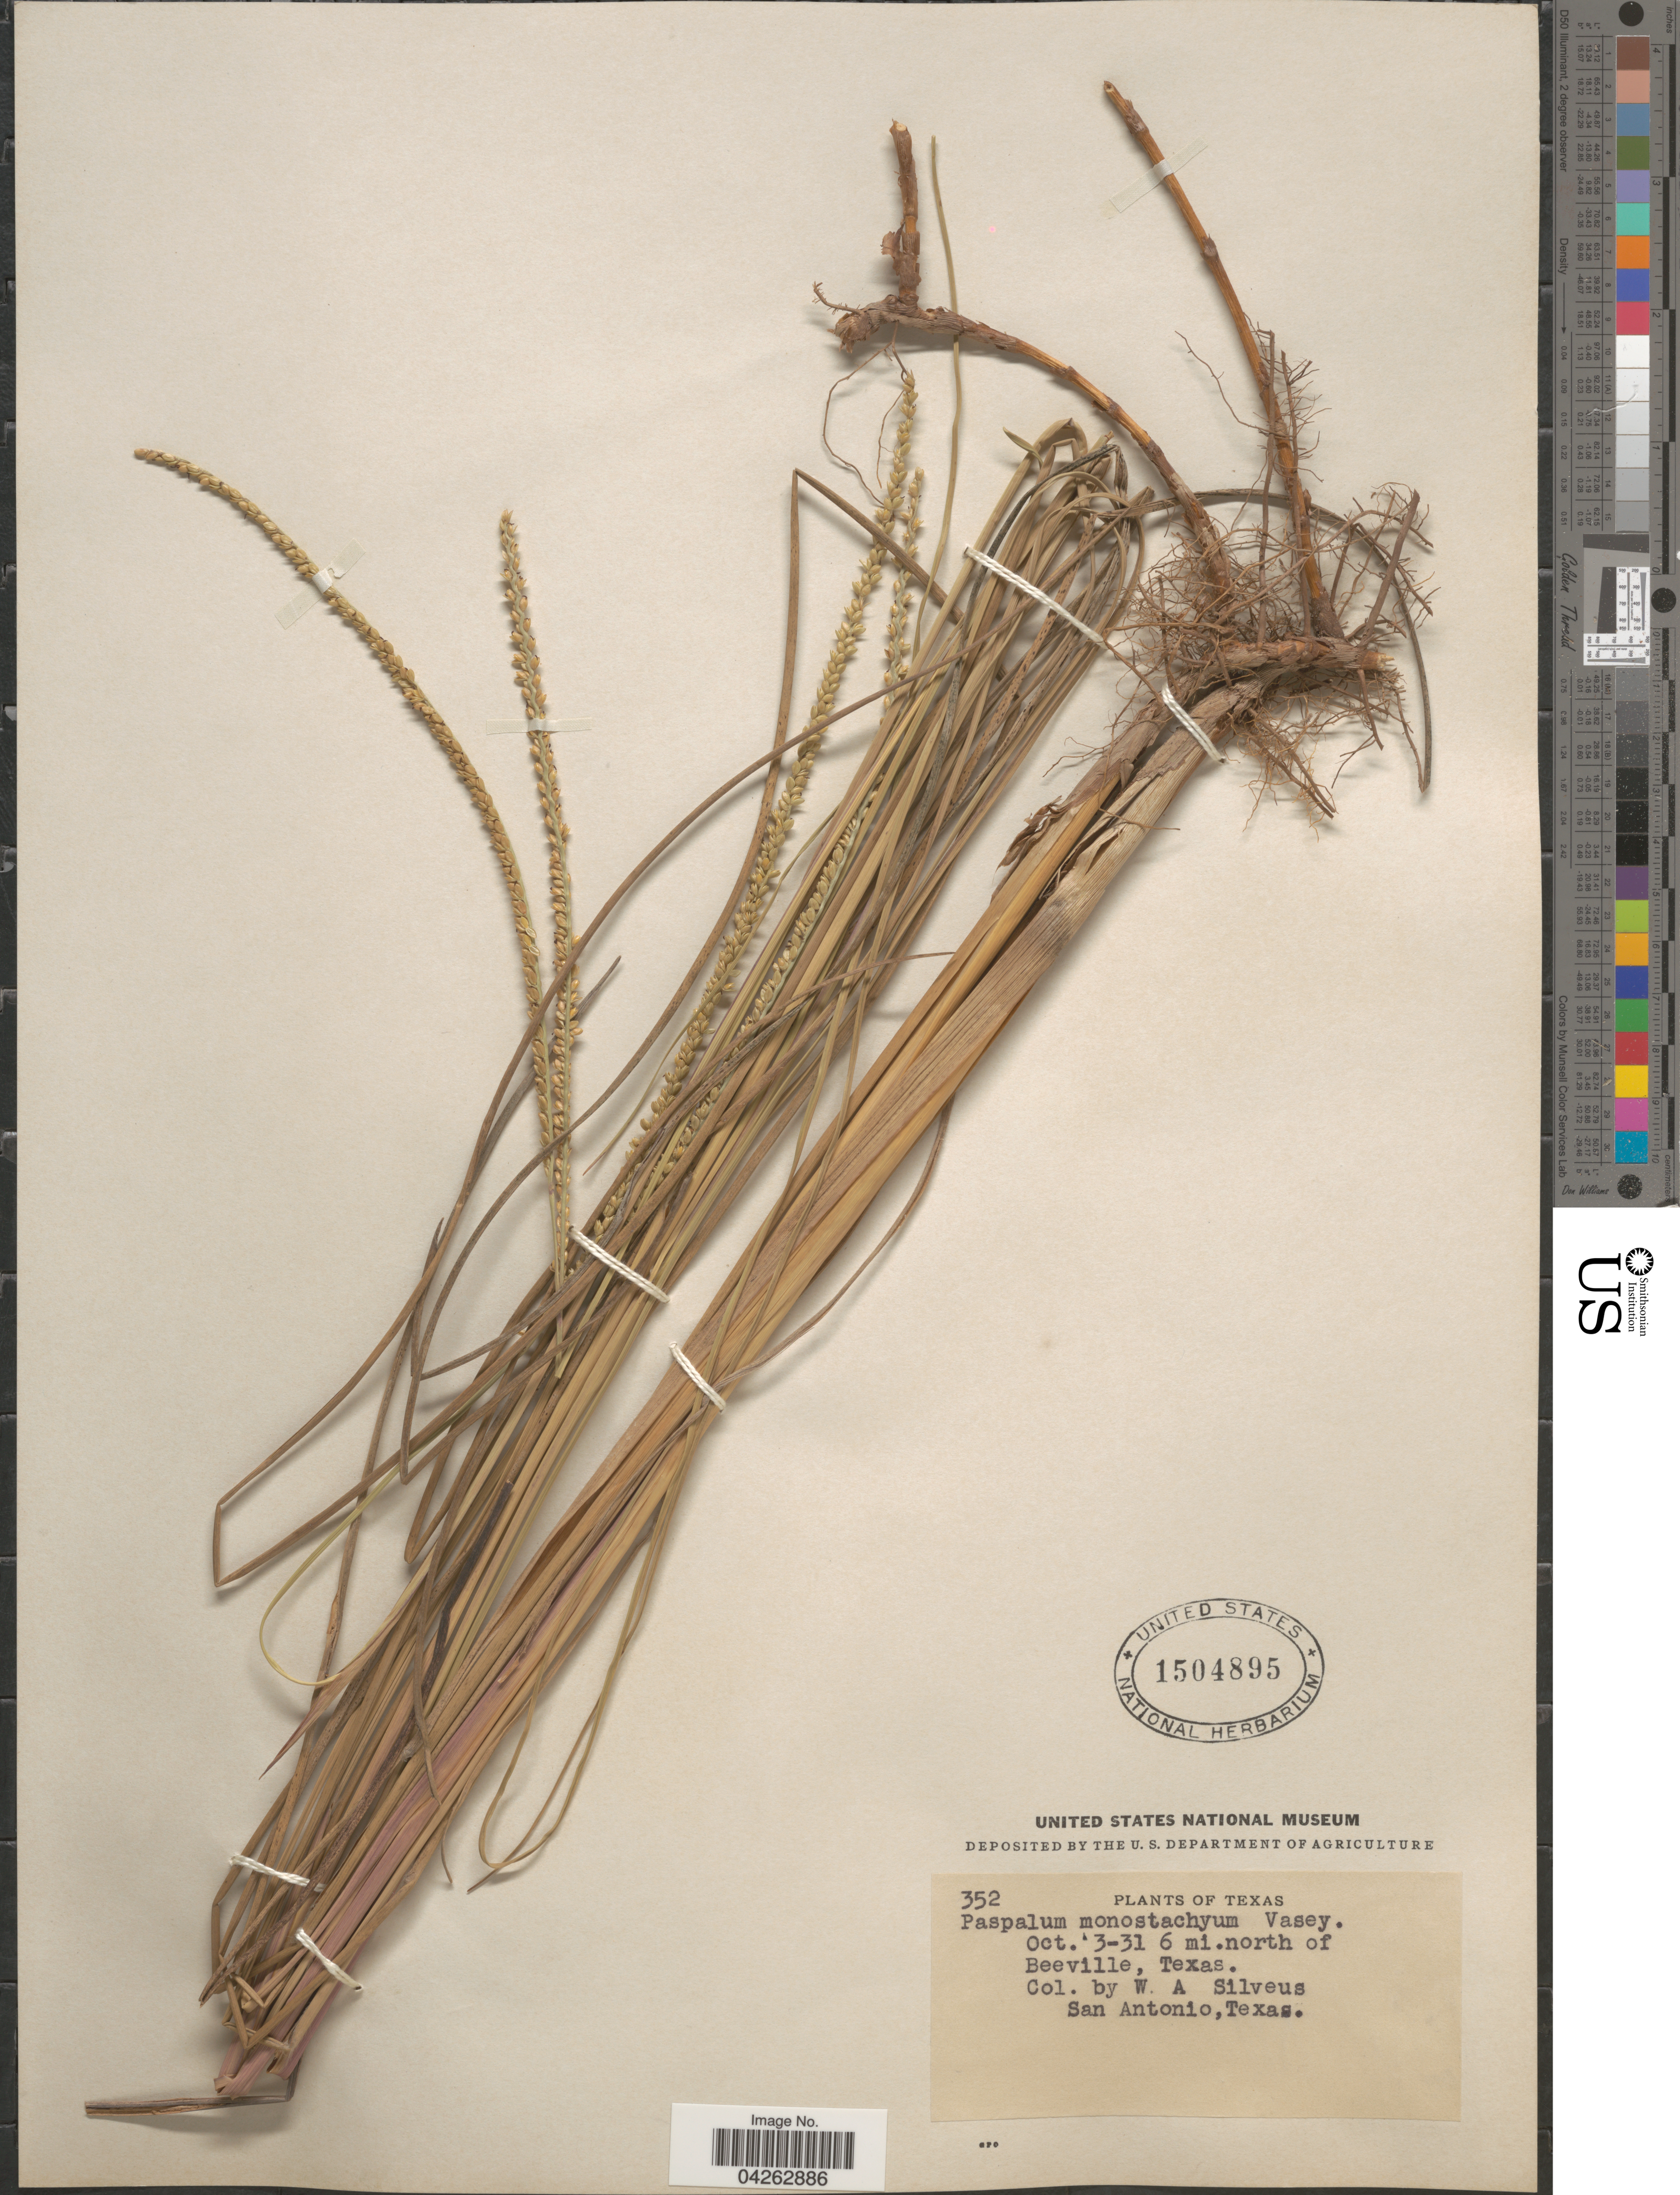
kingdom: Plantae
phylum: Tracheophyta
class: Liliopsida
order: Poales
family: Poaceae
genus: Paspalum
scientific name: Paspalum monostachyum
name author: Vasey ex Chapm.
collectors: W. Silveus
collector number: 352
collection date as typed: Transcribed d/m/y: 3/10/31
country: United States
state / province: Texas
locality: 6 mi. north of Beeville.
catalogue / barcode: US 1504895